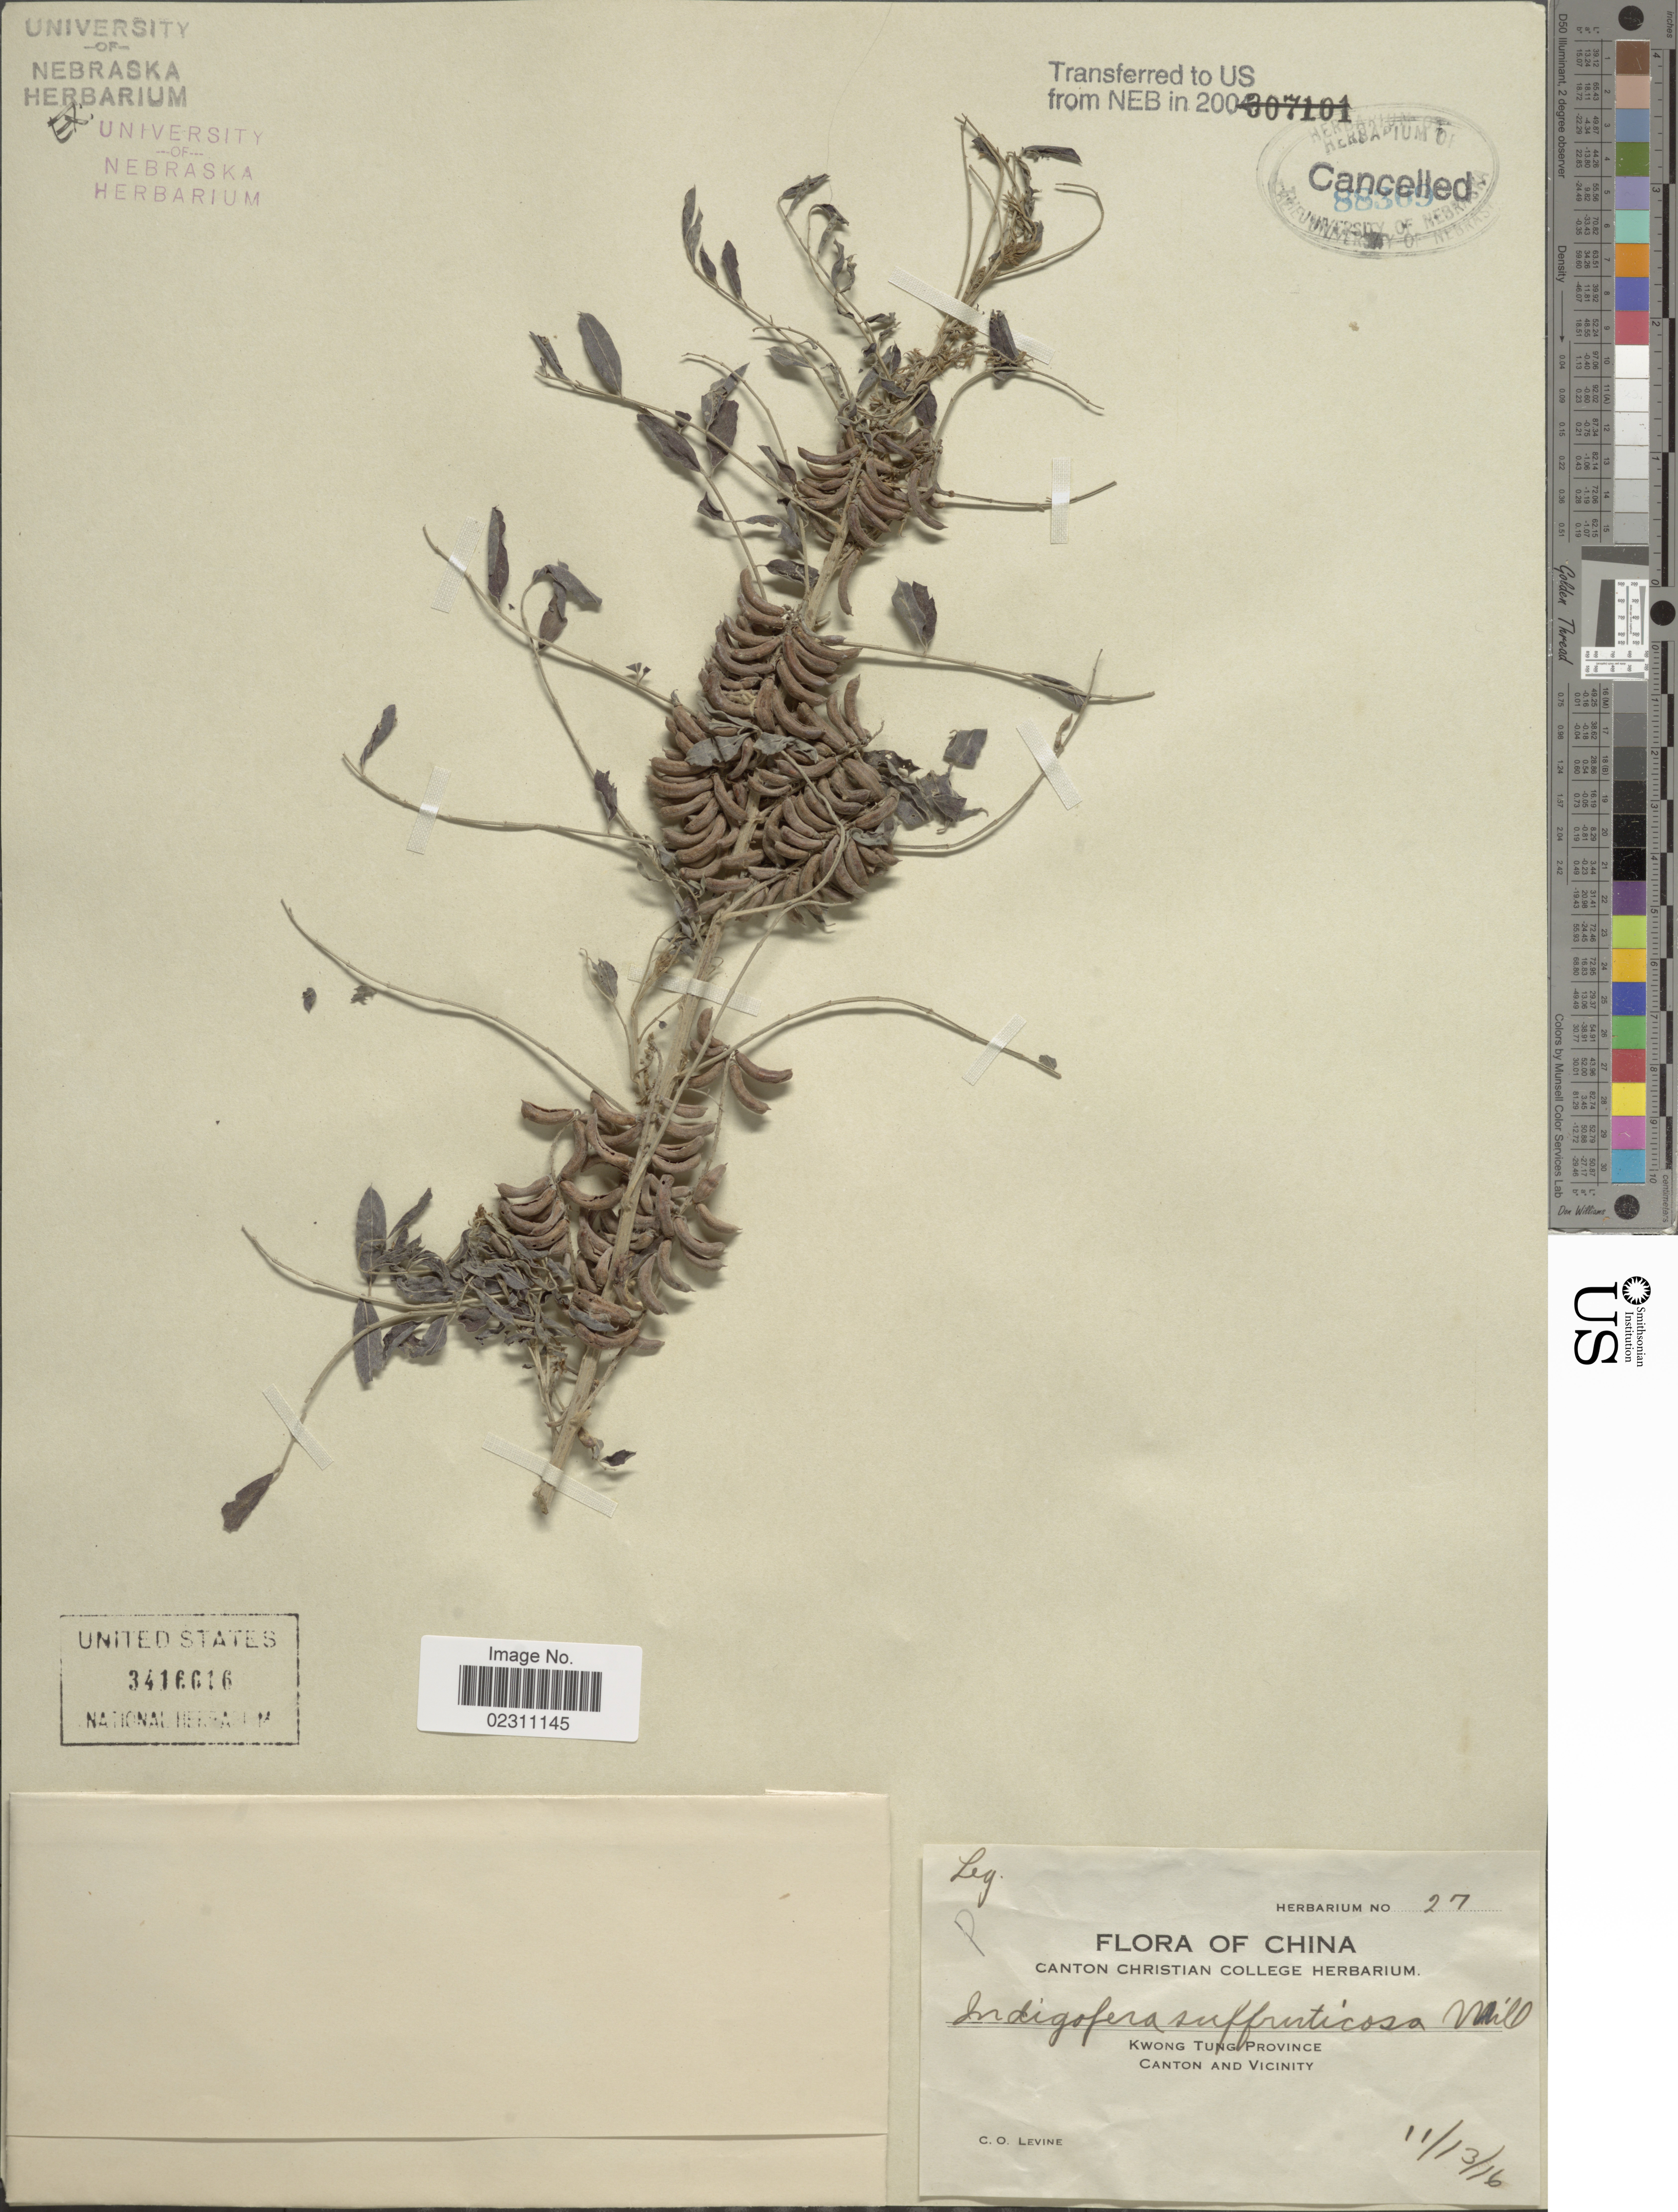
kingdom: Plantae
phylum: Tracheophyta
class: Magnoliopsida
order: Fabales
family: Fabaceae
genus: Indigofera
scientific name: Indigofera suffruticosa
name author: Mill.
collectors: C. O. Levine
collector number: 27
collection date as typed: Transcribed d/m/y: 13/11/16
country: China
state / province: Guangdong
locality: Kwong Tung Province. Canton and Vicinity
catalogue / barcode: US 3416616